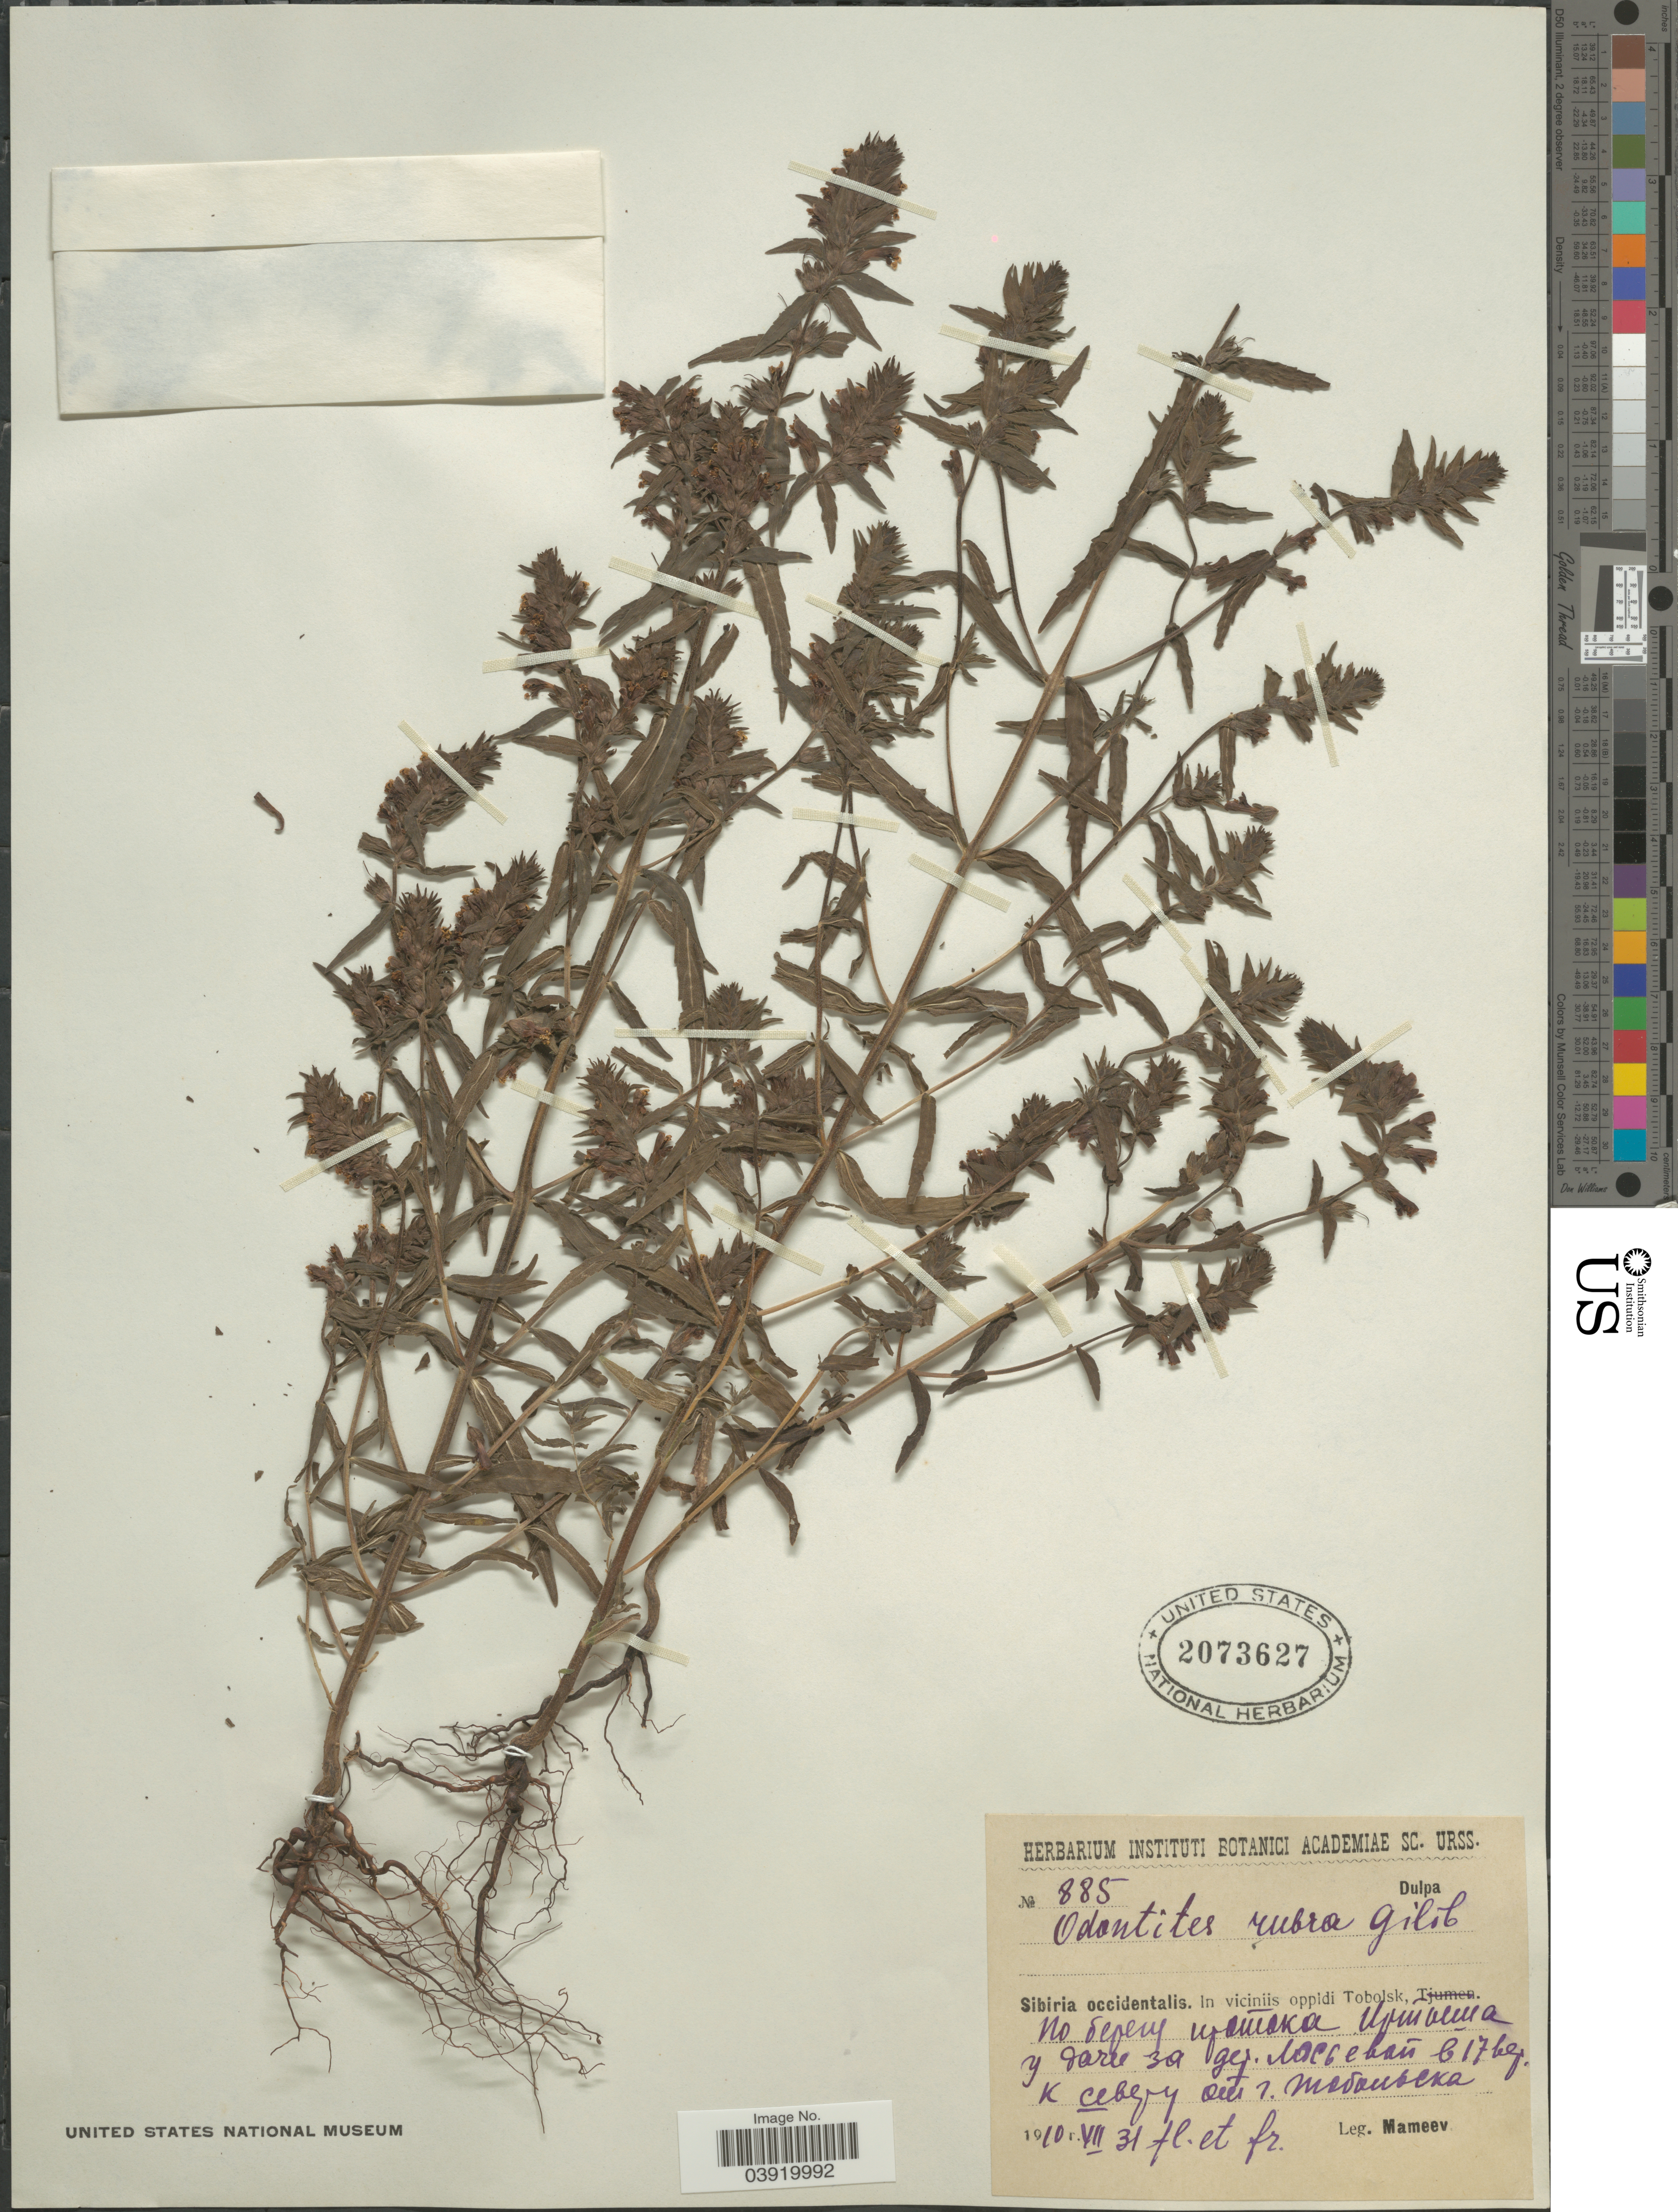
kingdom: Plantae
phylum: Tracheophyta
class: Magnoliopsida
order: Lamiales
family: Orobanchaceae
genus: Odontites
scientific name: Odontites vulgaris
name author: Moench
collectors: Mameev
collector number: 885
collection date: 1910-07-31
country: Russian Federation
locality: Sibiria occidentalis. In viciniis oppidi Tobolsk, X.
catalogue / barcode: US 2073627